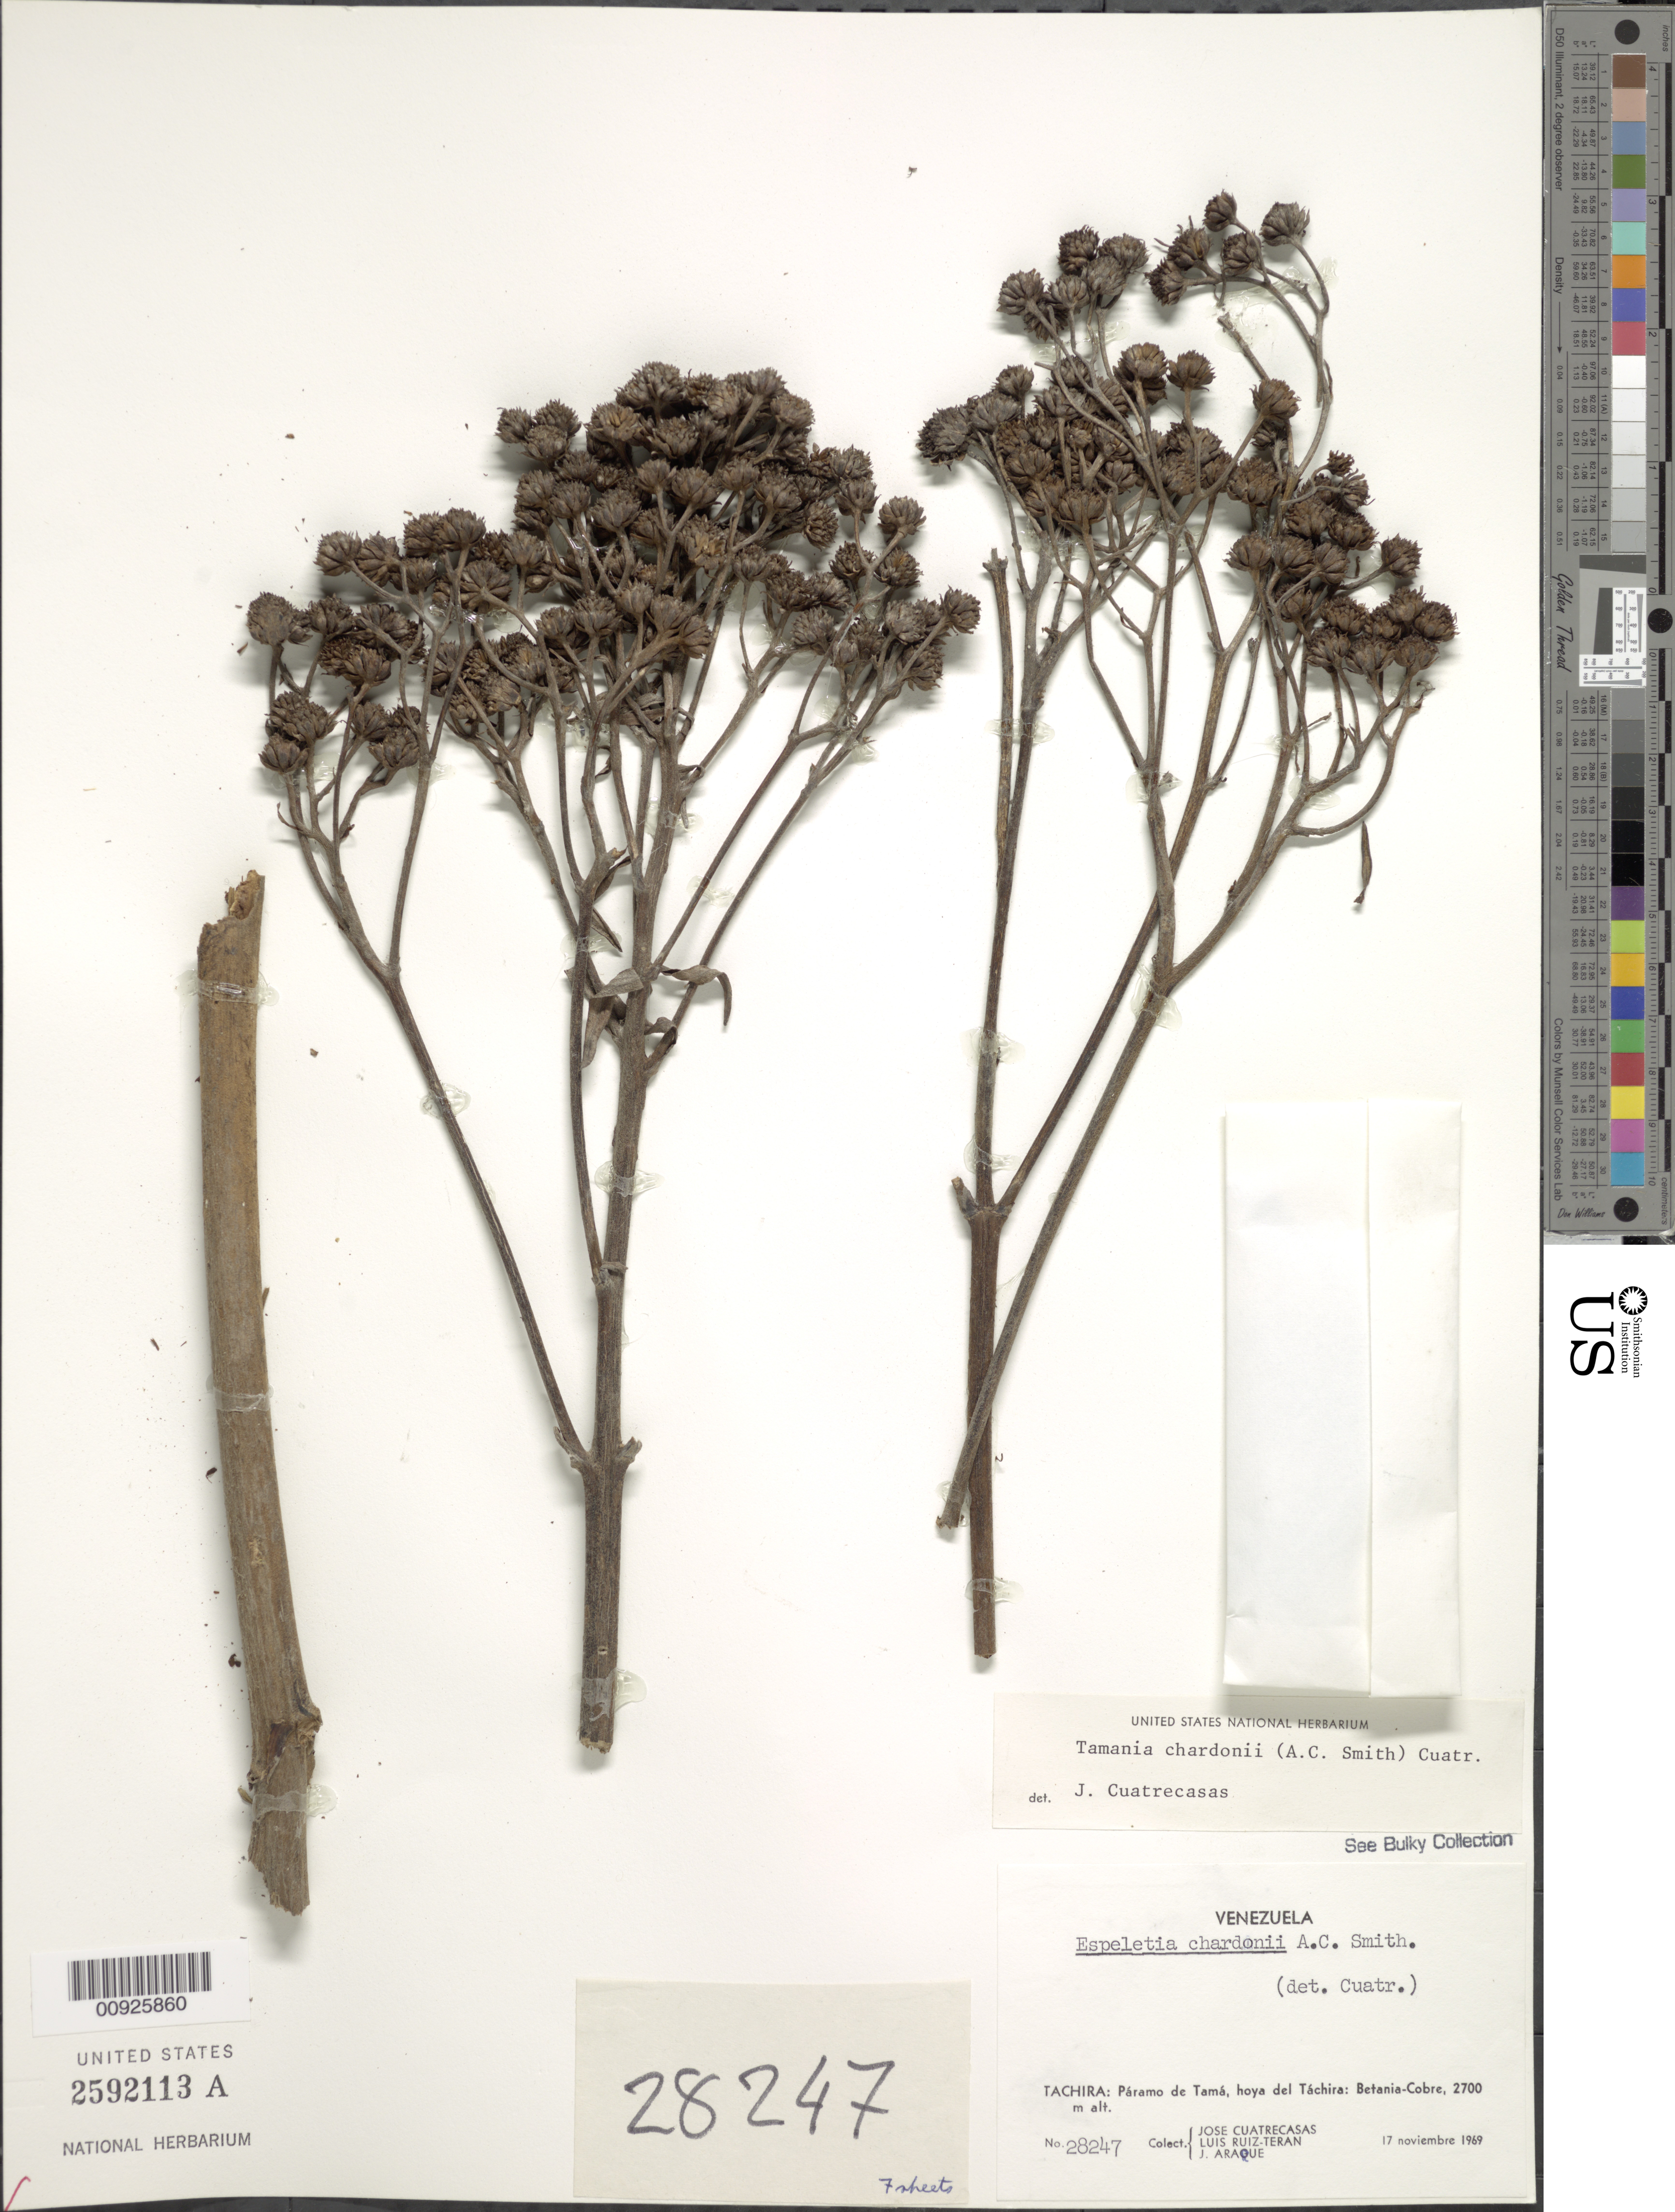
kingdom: Plantae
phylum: Tracheophyta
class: Magnoliopsida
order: Asterales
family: Asteraceae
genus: Tamania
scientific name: Tamania chardonii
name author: (A.C. Sm.) Cuatrec.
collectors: J. Cuatrecasas, L. E. Ruíz-Terán & J. Araque Molina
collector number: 28247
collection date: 1969-11-17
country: Venezuela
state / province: Táchira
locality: P. de Tamá. Páramo de Tamá, hoya del Táchira: Betania-Cobre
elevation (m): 2700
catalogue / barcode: US 2592113A